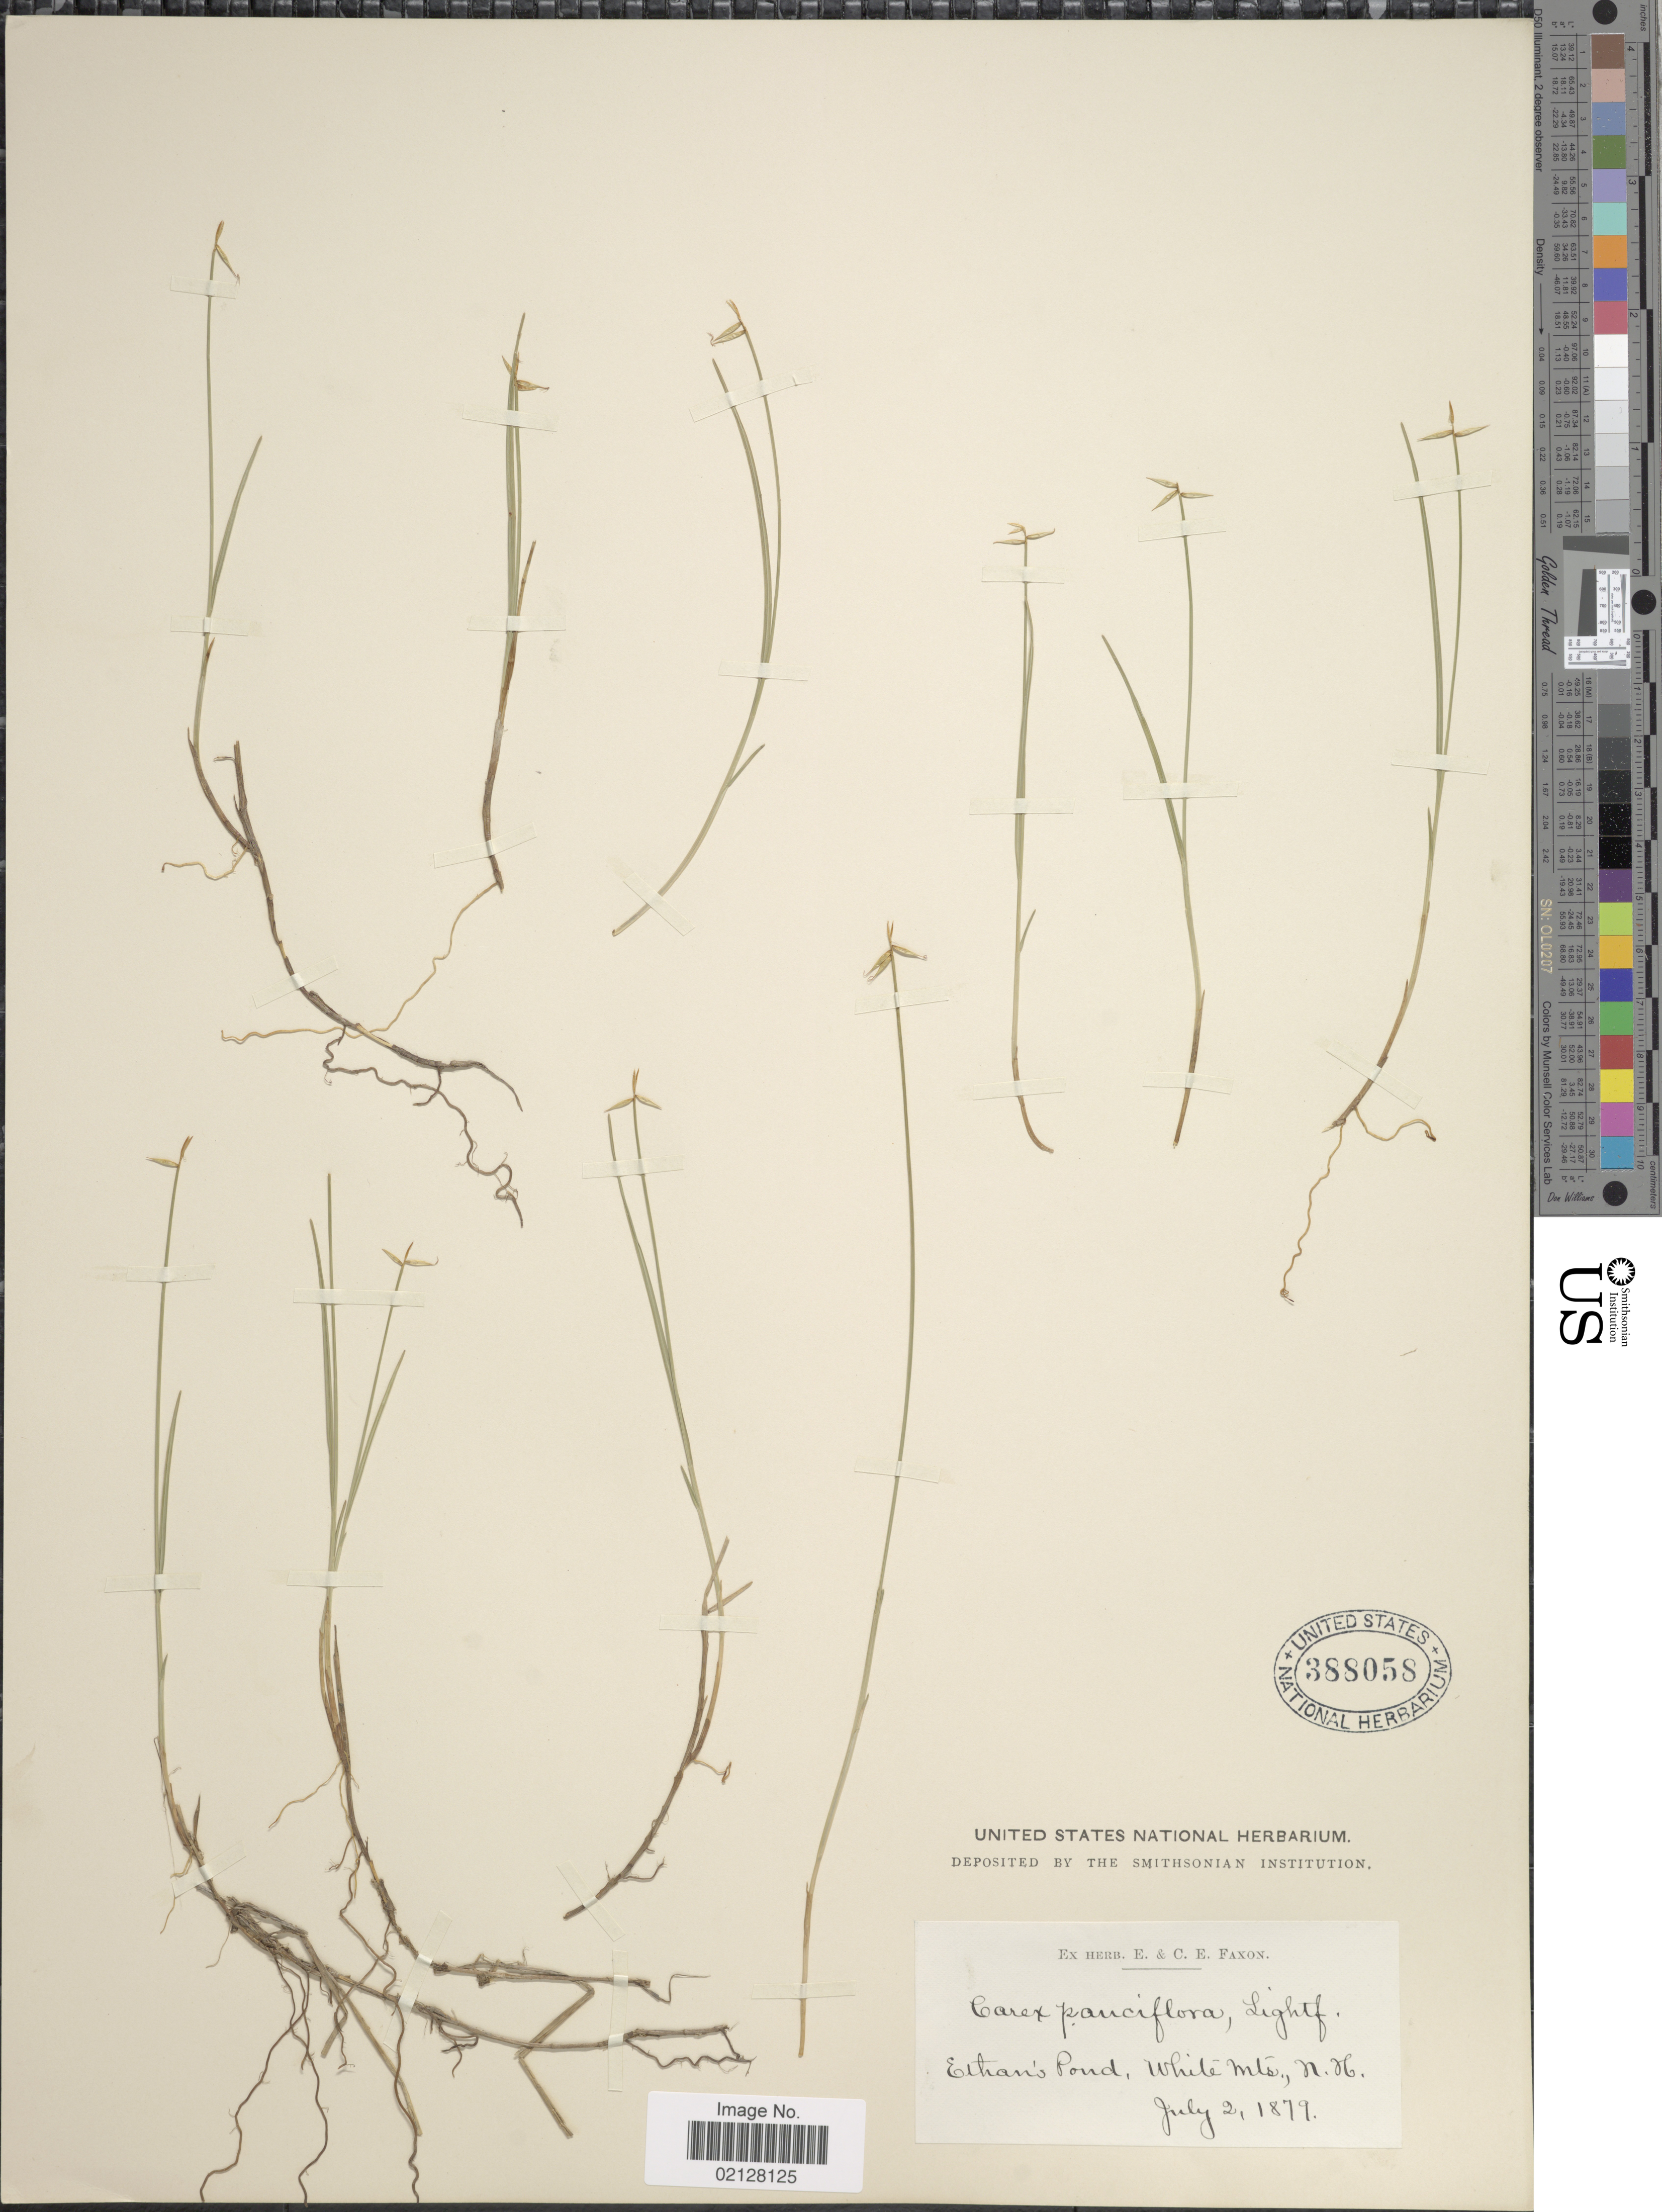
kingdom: Plantae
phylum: Tracheophyta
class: Liliopsida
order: Poales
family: Cyperaceae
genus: Carex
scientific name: Carex pauciflora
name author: Lightf.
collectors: ex herb. E. & C.E. Faxon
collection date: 1879-07-02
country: United States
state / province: New Hampshire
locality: Ethan's Pond, White Mts.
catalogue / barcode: US 388058